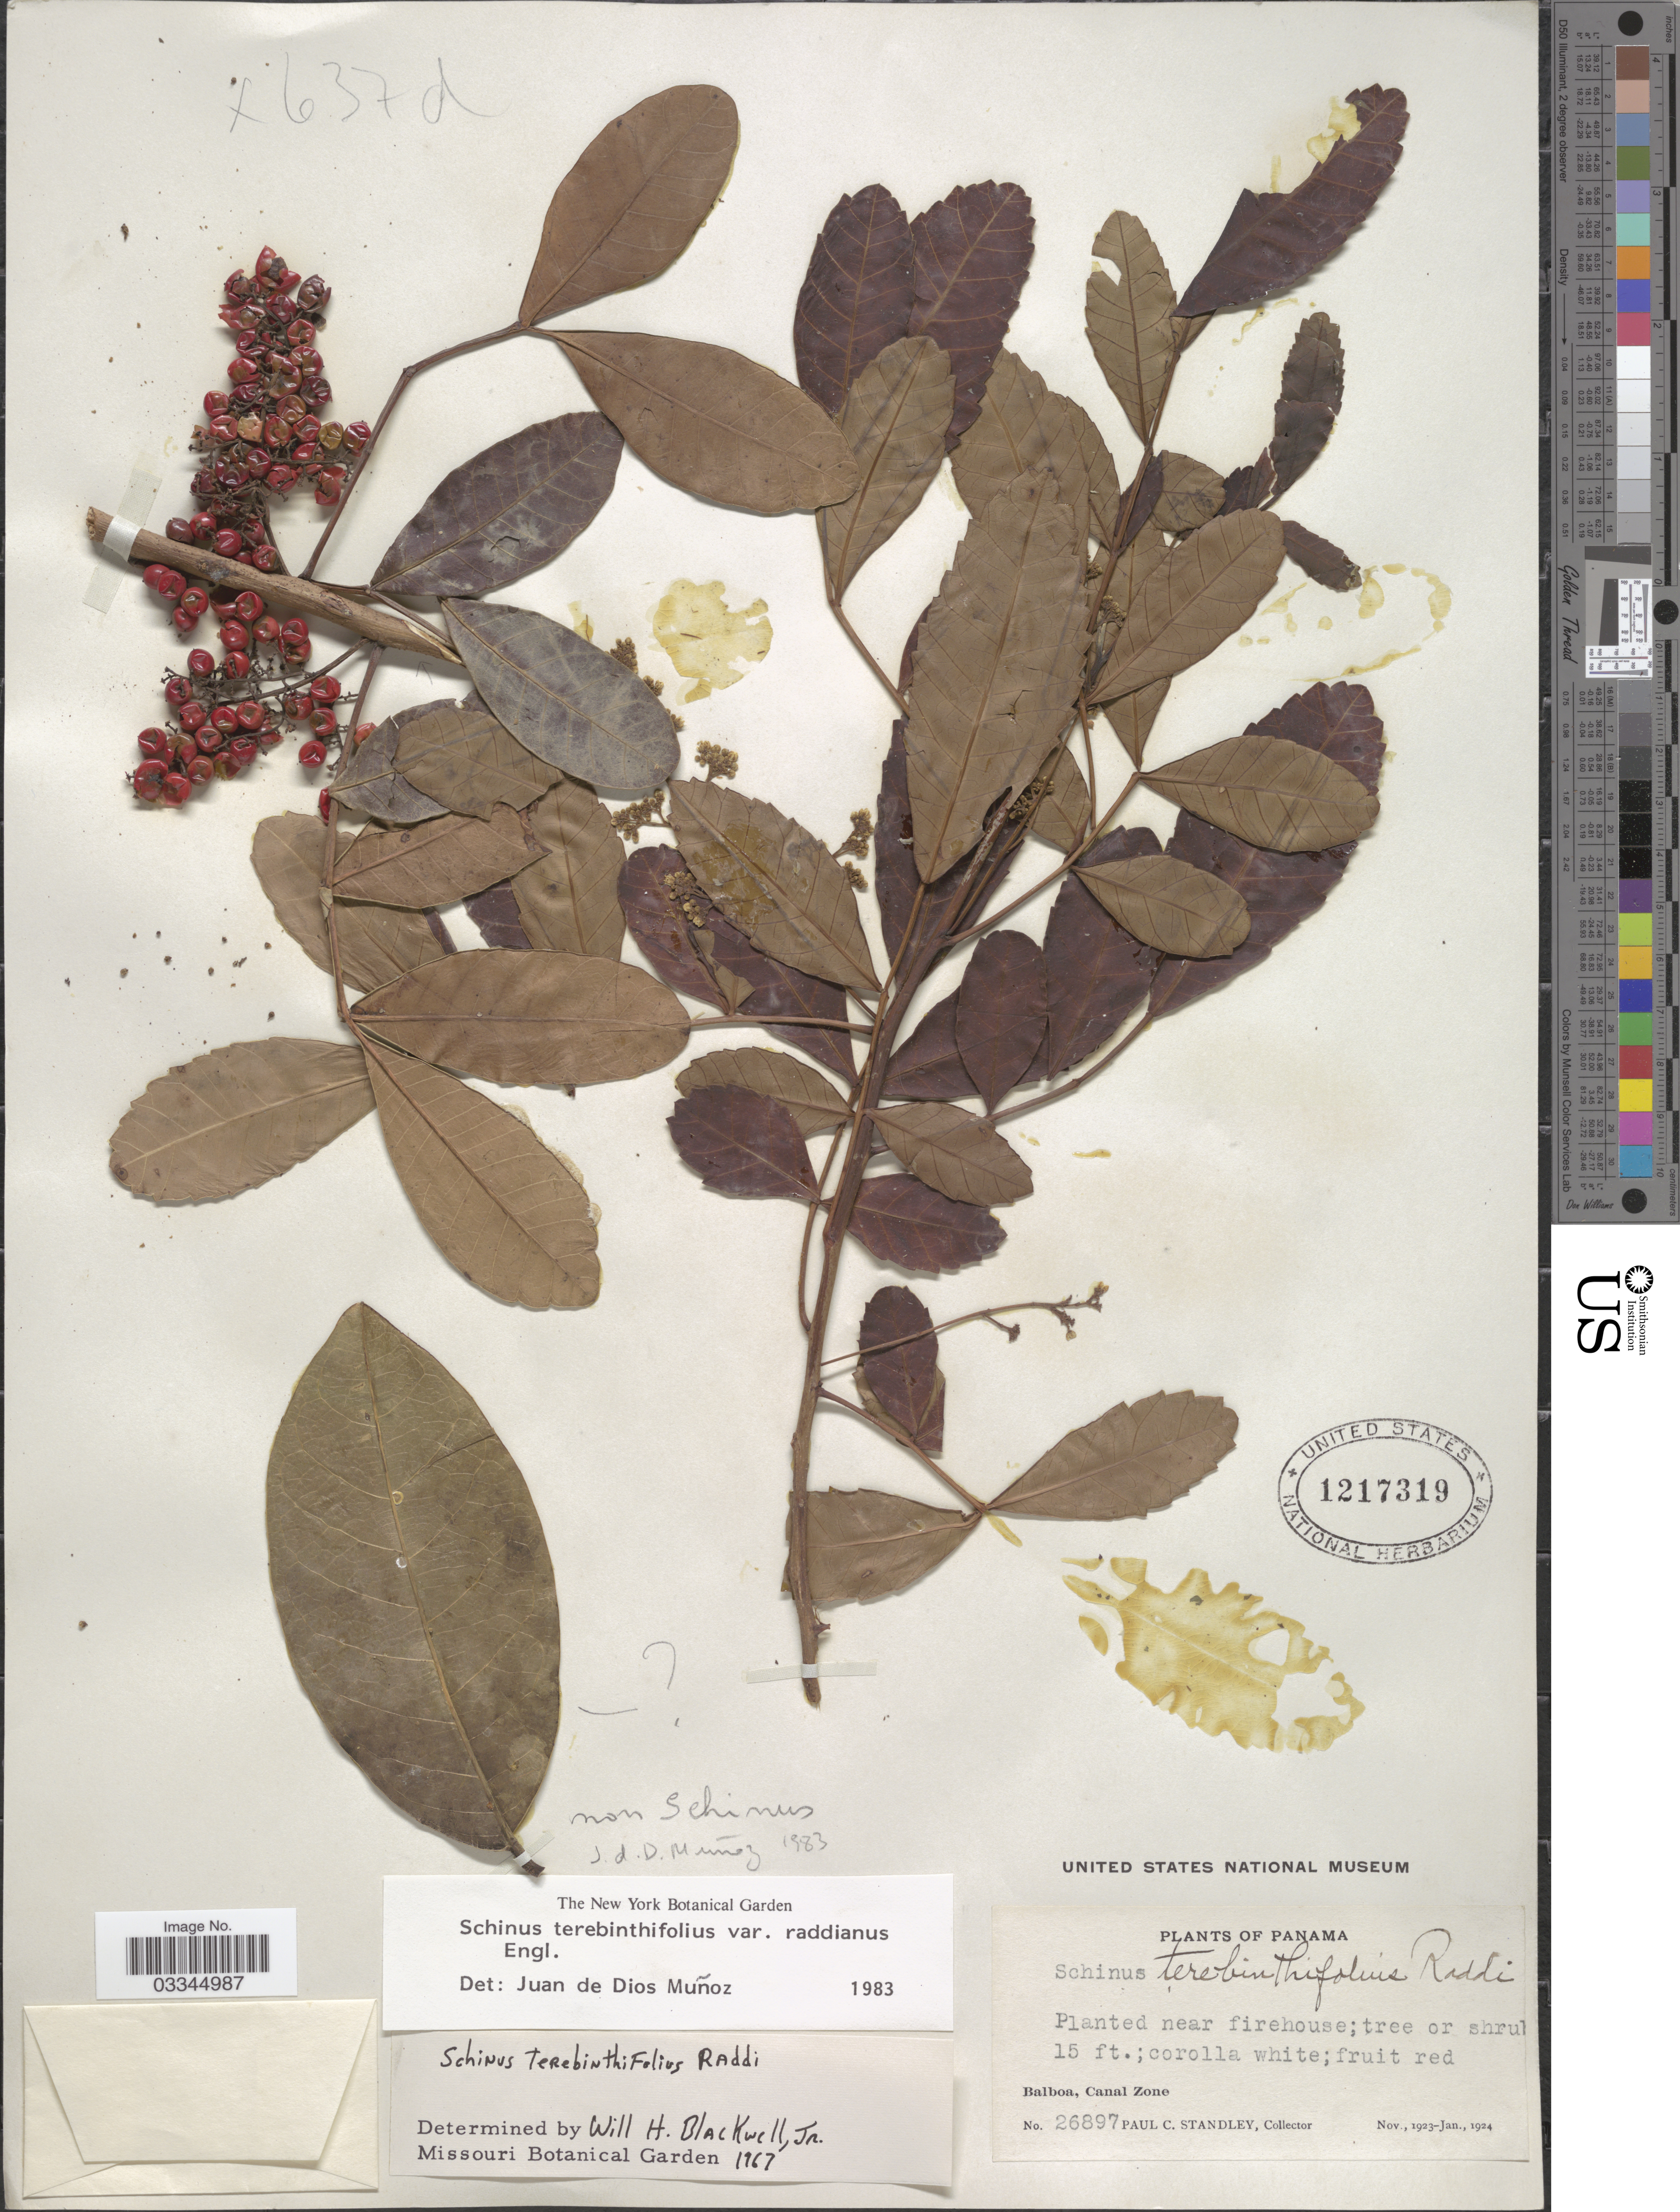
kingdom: Plantae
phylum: Tracheophyta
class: Magnoliopsida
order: Sapindales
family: Anacardiaceae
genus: Schinus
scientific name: Schinus terebinthifolia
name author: Raddi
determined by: Mitchell, John D.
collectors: P. C. Standley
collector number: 26897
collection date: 1923-11/1924-01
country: Panama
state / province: Colón / Panamá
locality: Balboa, Canal Zone.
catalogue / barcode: US 1217319